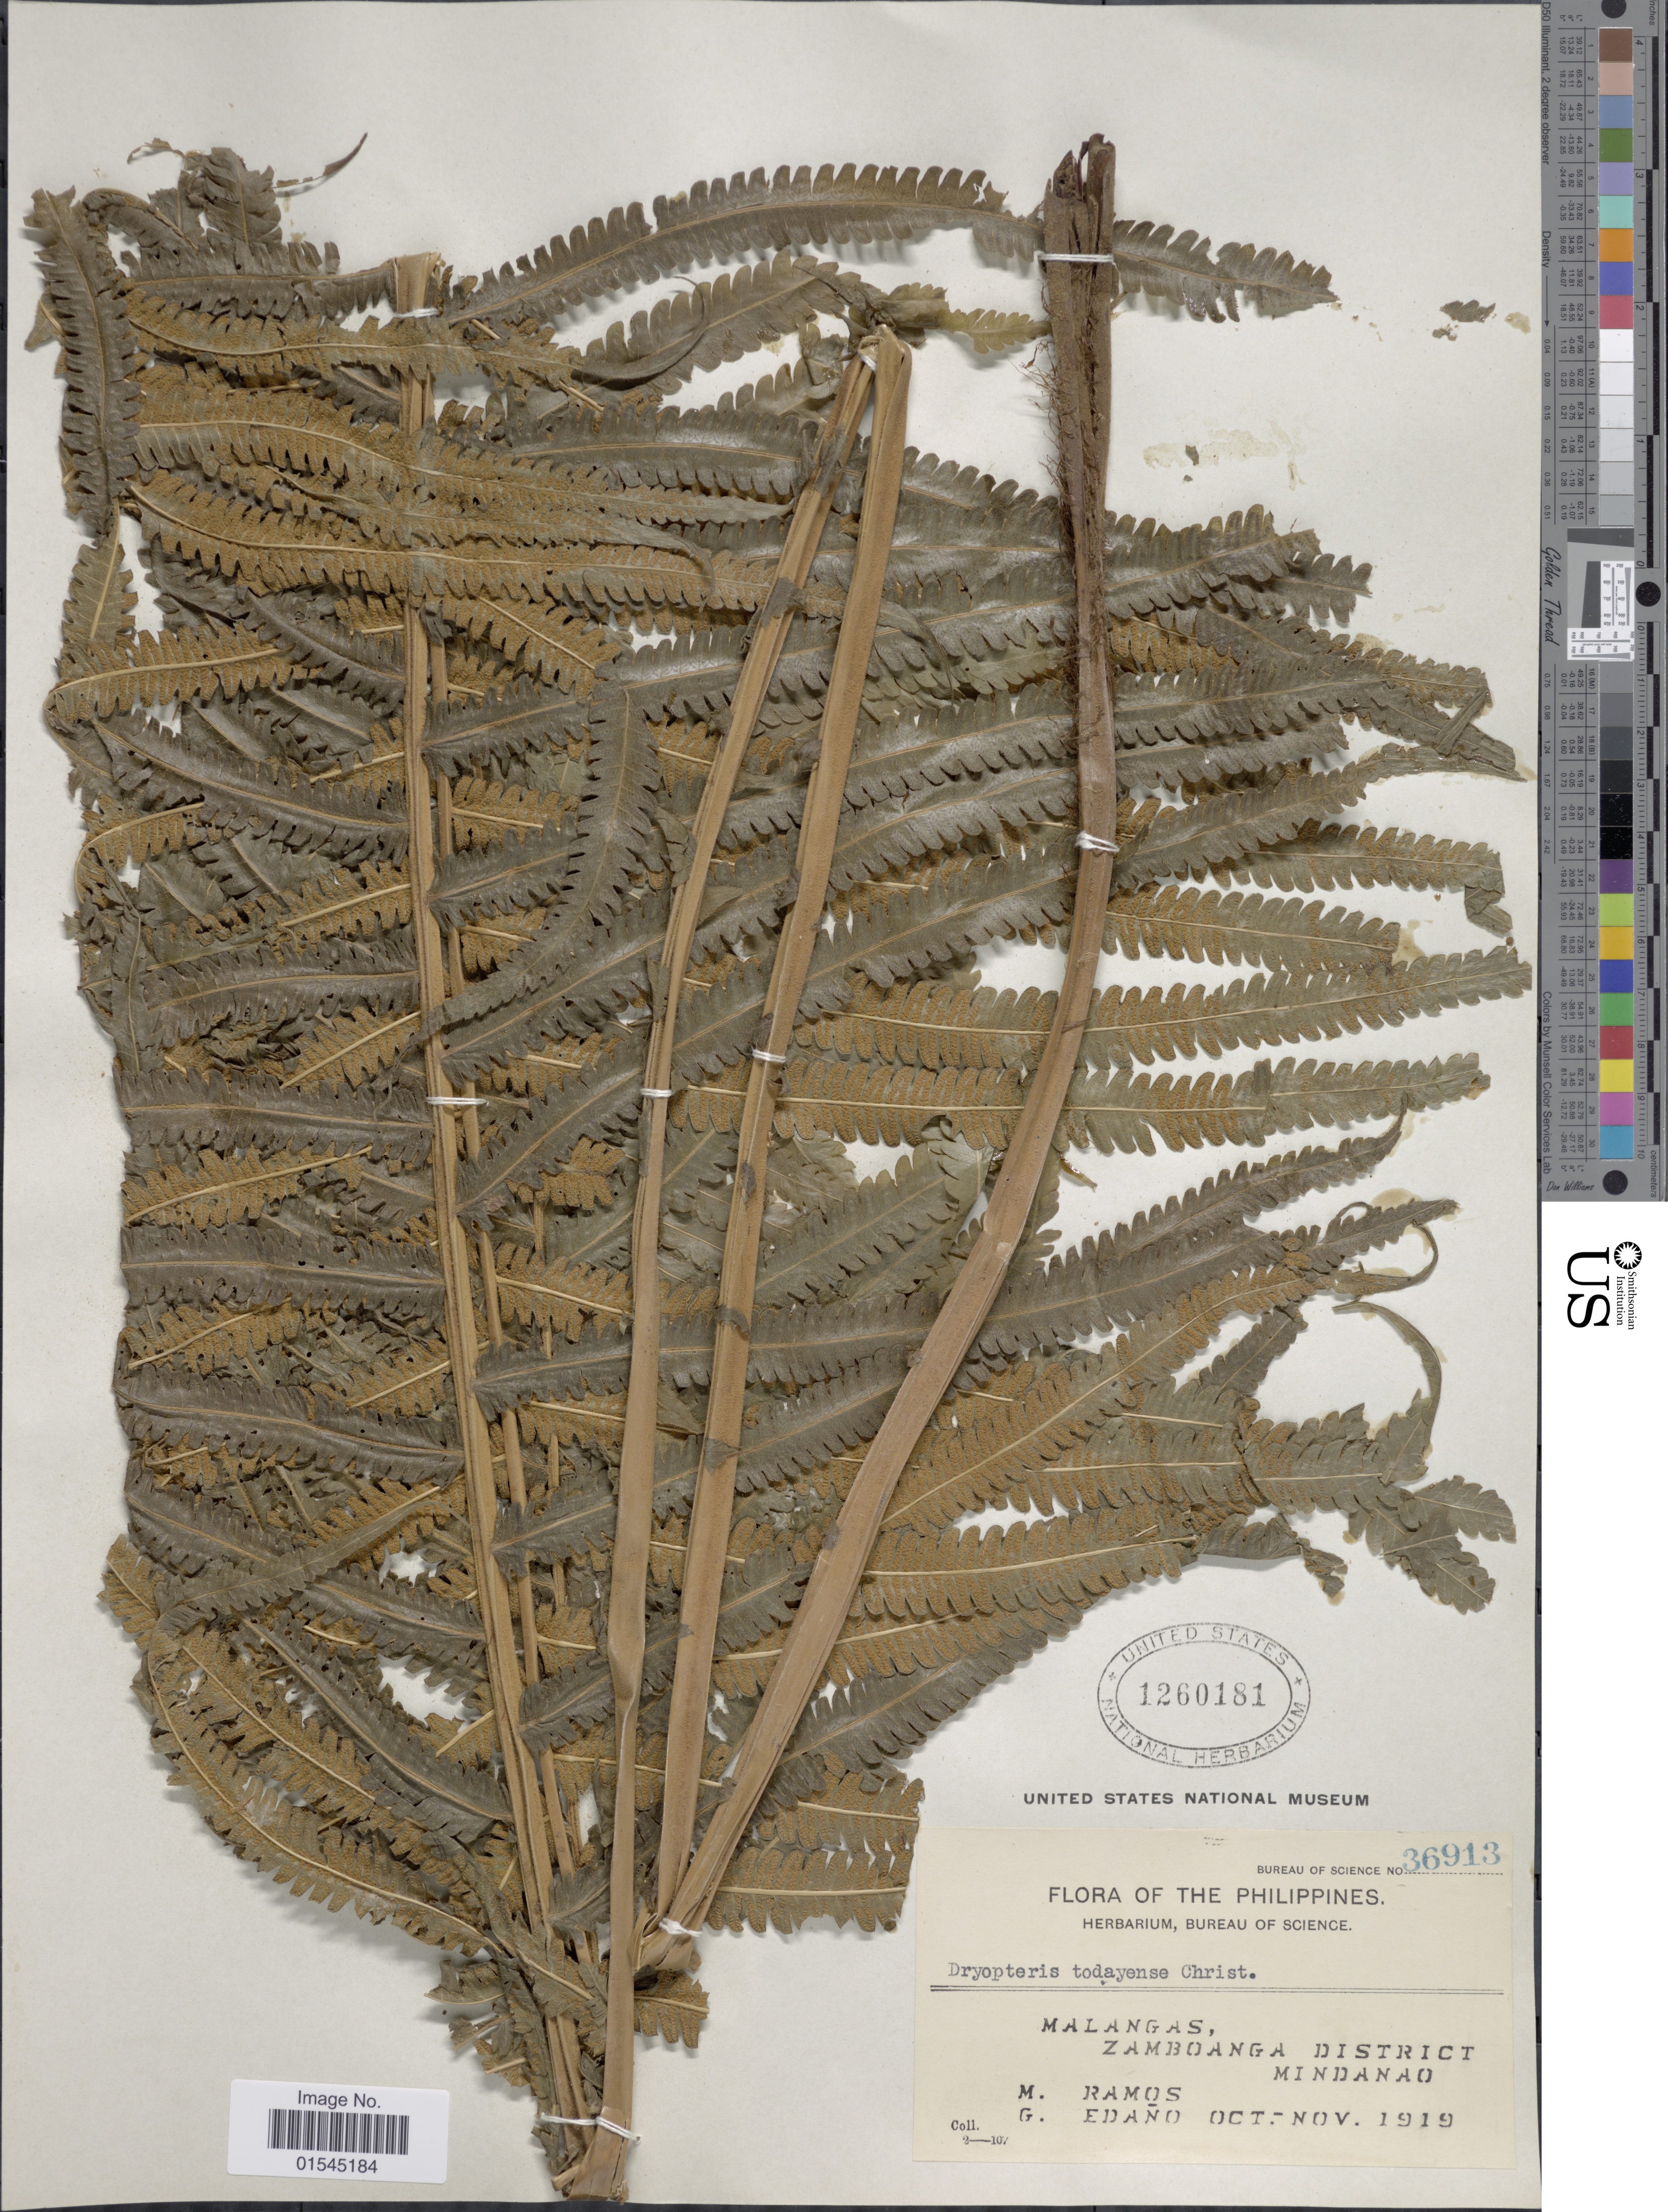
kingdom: Plantae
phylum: Tracheophyta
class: Polypodiopsida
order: Polypodiales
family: Thelypteridaceae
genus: Sphaerostephanos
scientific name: Sphaerostephanos todayensis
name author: (Kunze) Holttum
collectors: M. Ramos & G. Edaño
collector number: Bureau of Science 36913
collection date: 1919-10/1919-11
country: Philippines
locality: Malangas, Zamboanga District. Mindanao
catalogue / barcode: US 1260181